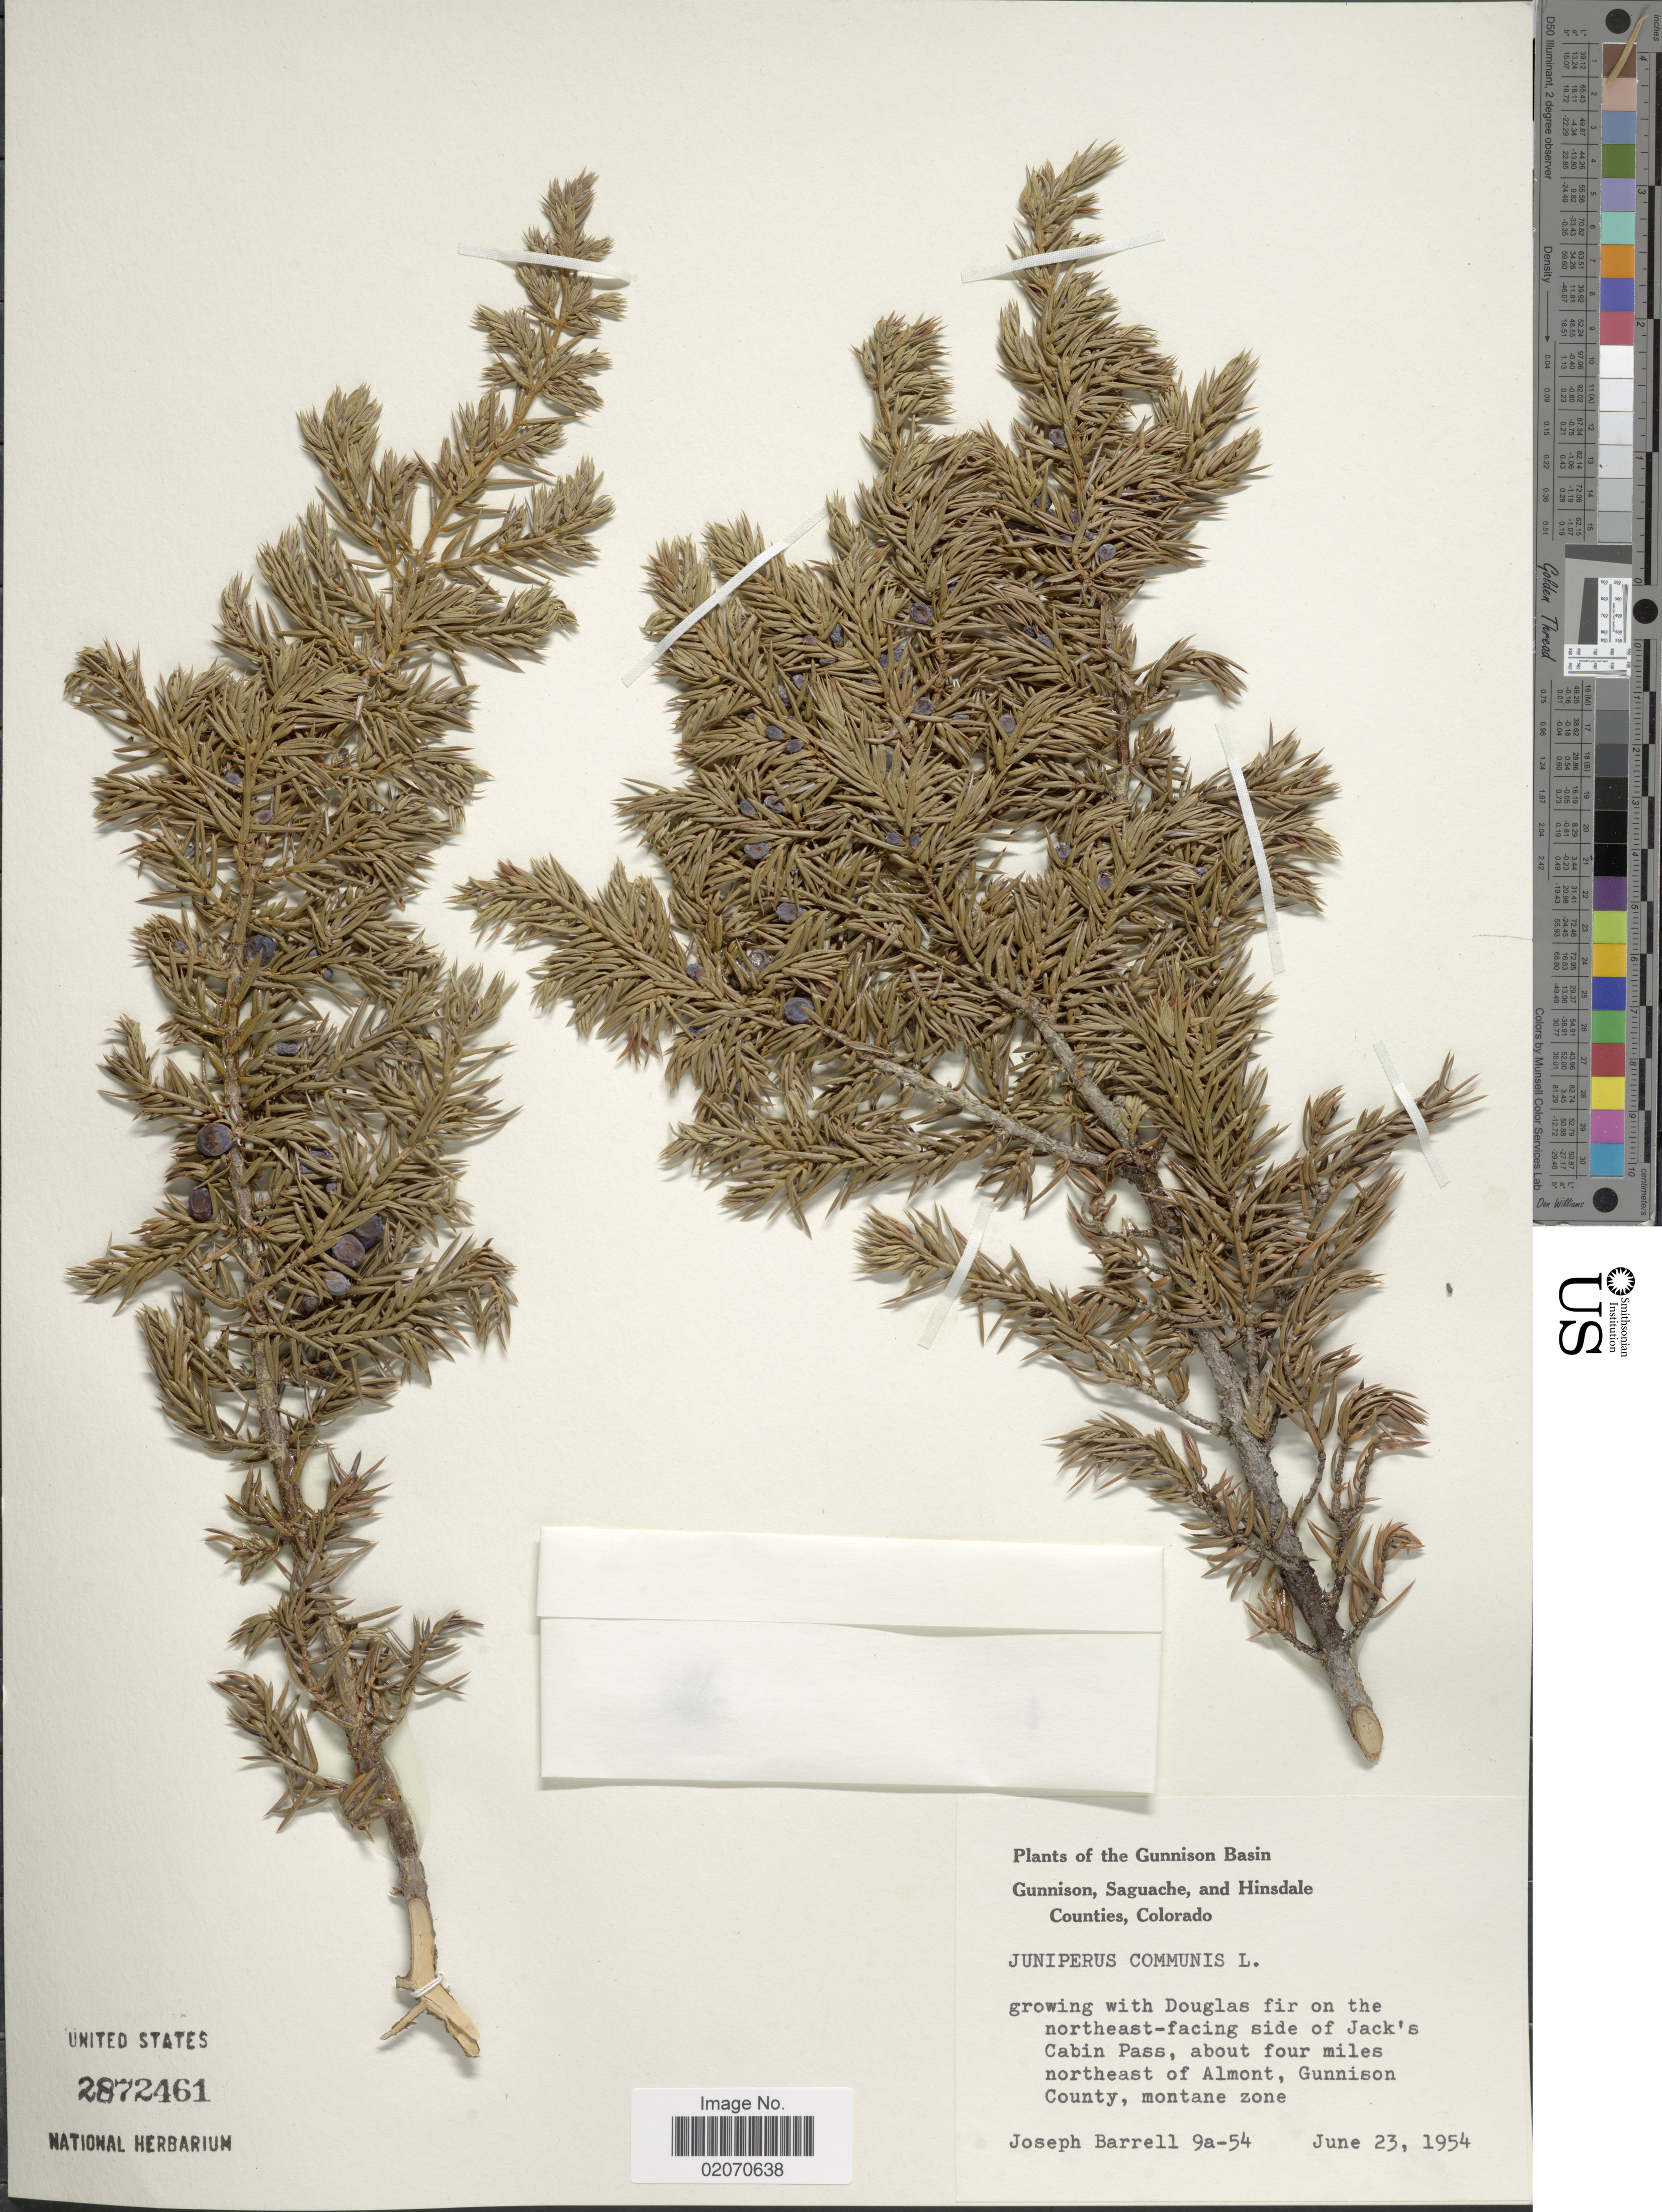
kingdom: Plantae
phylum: Tracheophyta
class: Pinopsida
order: Pinales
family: Cupressaceae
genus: Juniperus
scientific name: Juniperus communis var. depressa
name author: Pursh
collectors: J. Barrell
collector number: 9a-54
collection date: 1954-06-23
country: United States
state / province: Colorado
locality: Gunnison Basin, Gunnison, Saguache, and Hinsdale Counties, Doglas fir on the northeast-facing side of Jack's Cabin Pass, about four miles northeast of Almont, Gunnison County, montane zone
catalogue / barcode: US 2872461